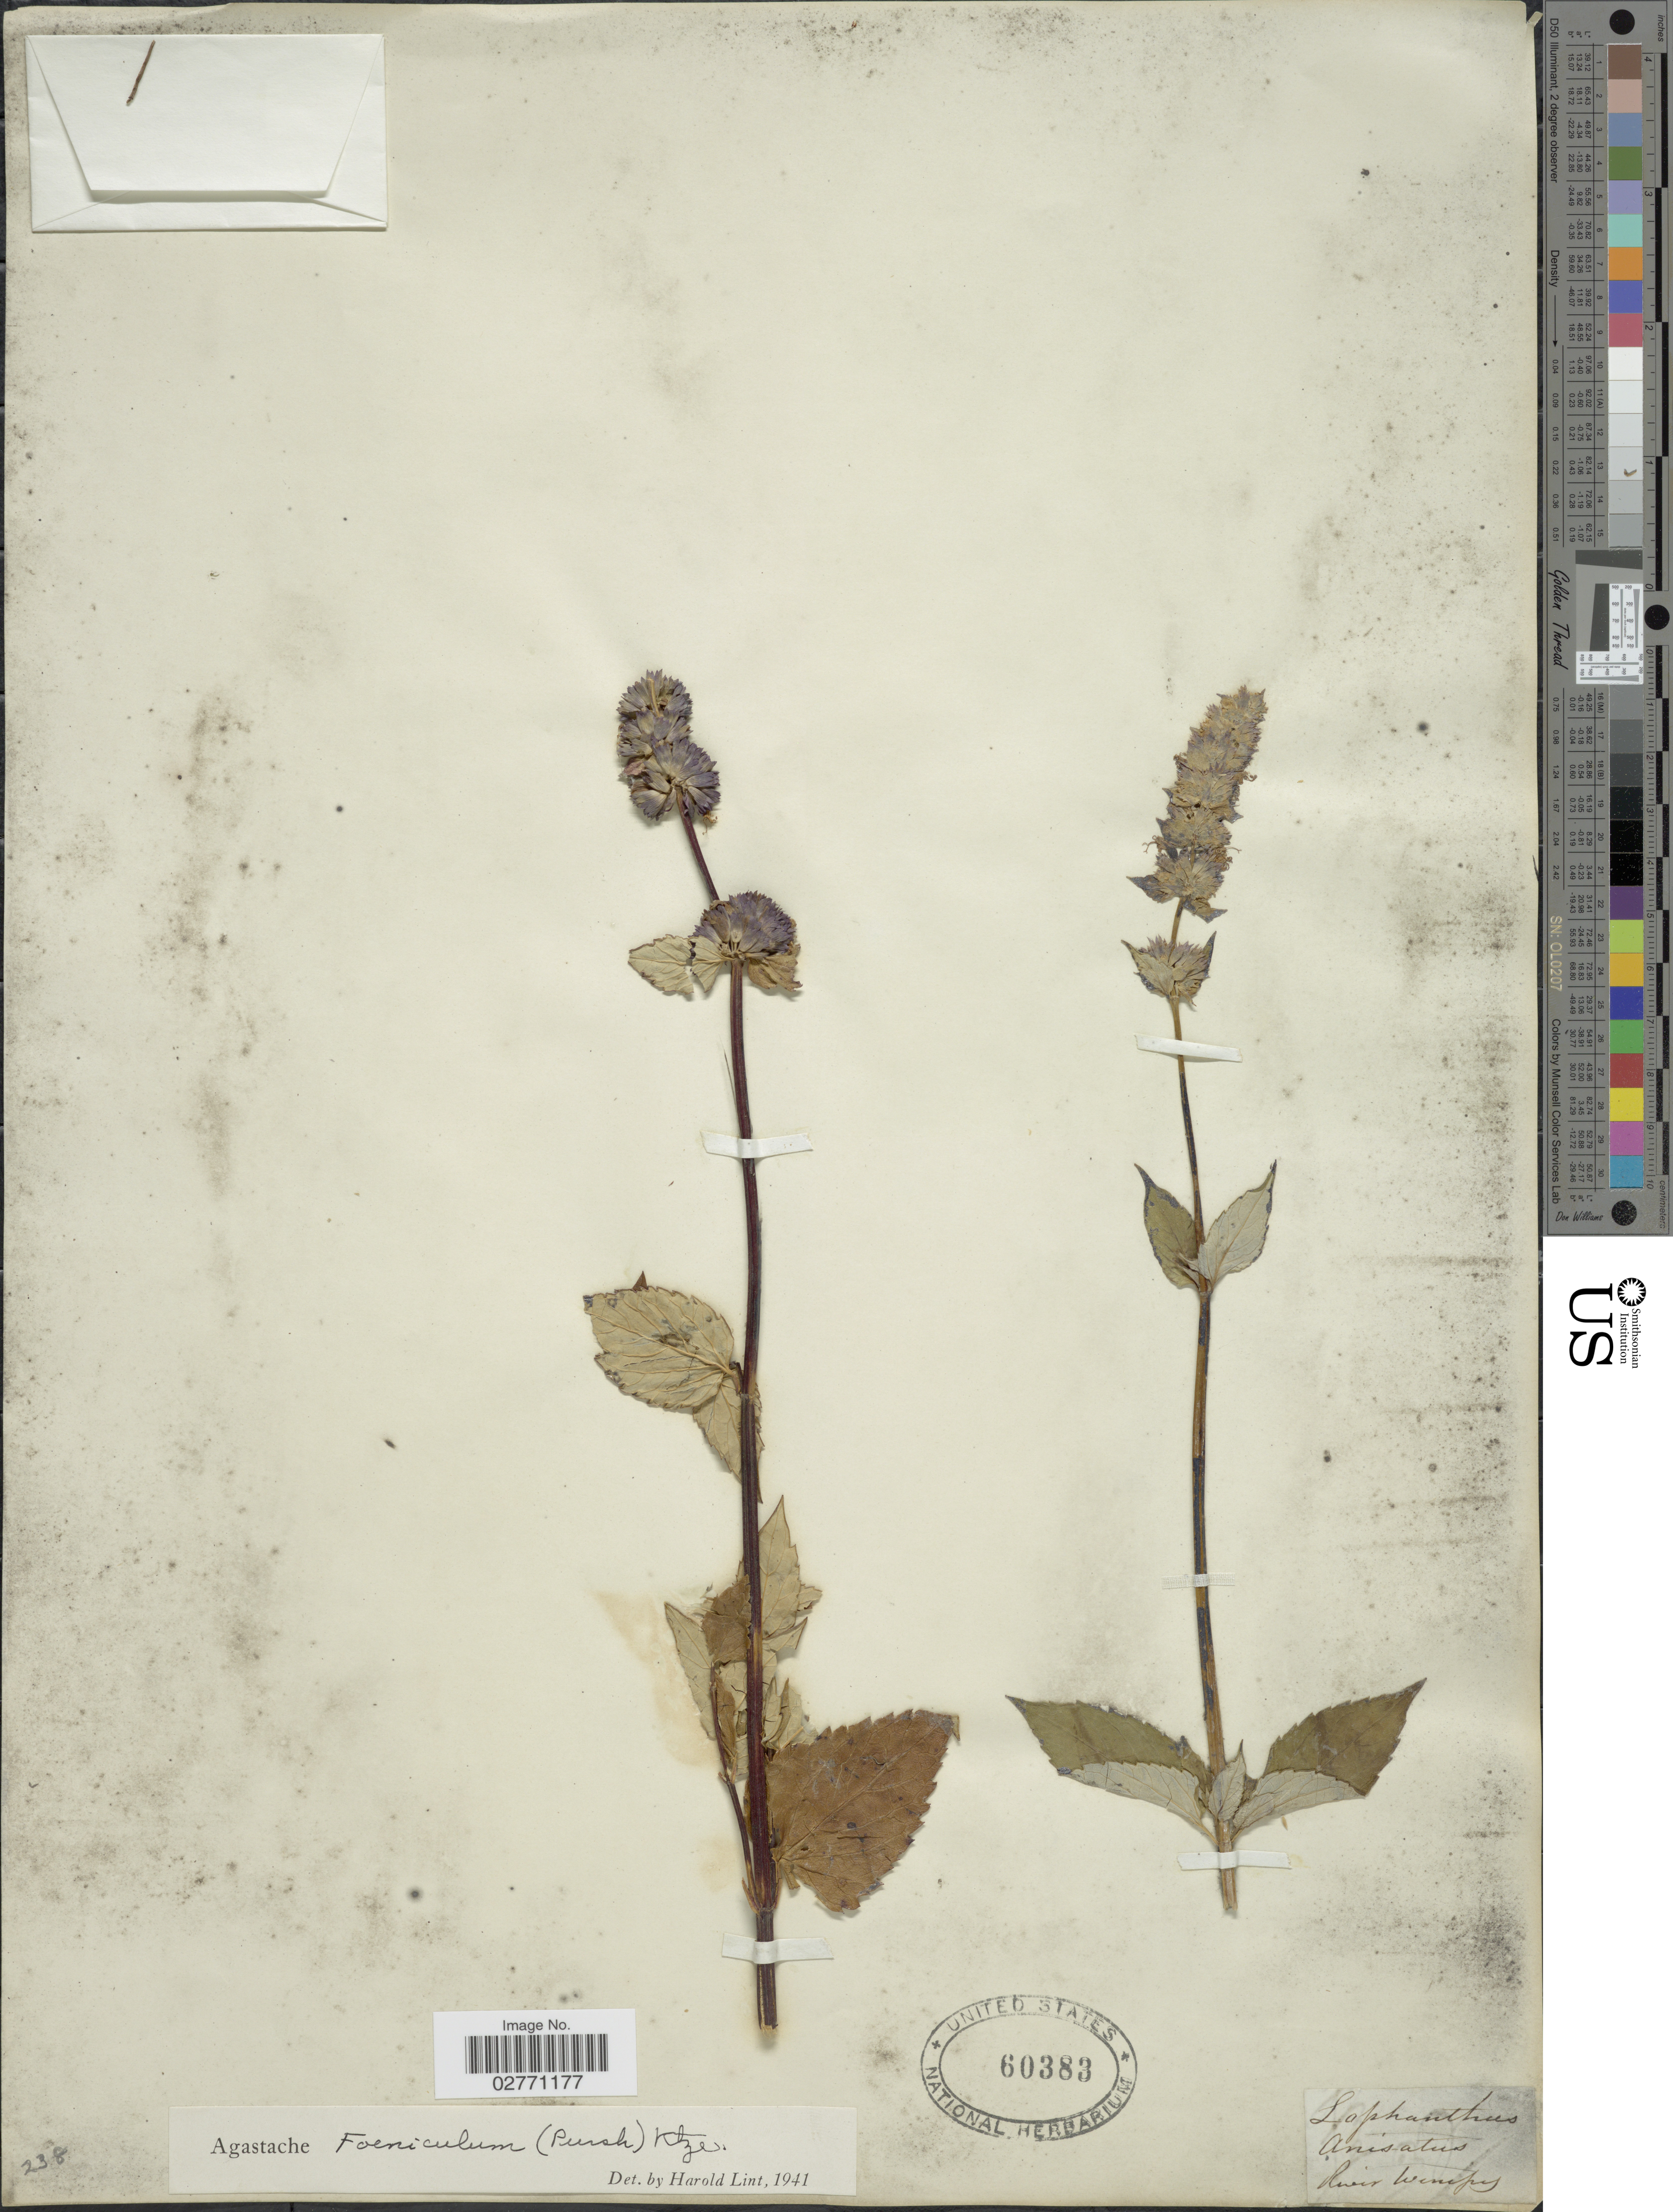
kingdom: Plantae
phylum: Tracheophyta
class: Magnoliopsida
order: Lamiales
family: Lamiaceae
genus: Agastache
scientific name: Agastache foeniculum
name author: (Pursh) Kuntze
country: Canada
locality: River Winipeg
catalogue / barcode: US 60383